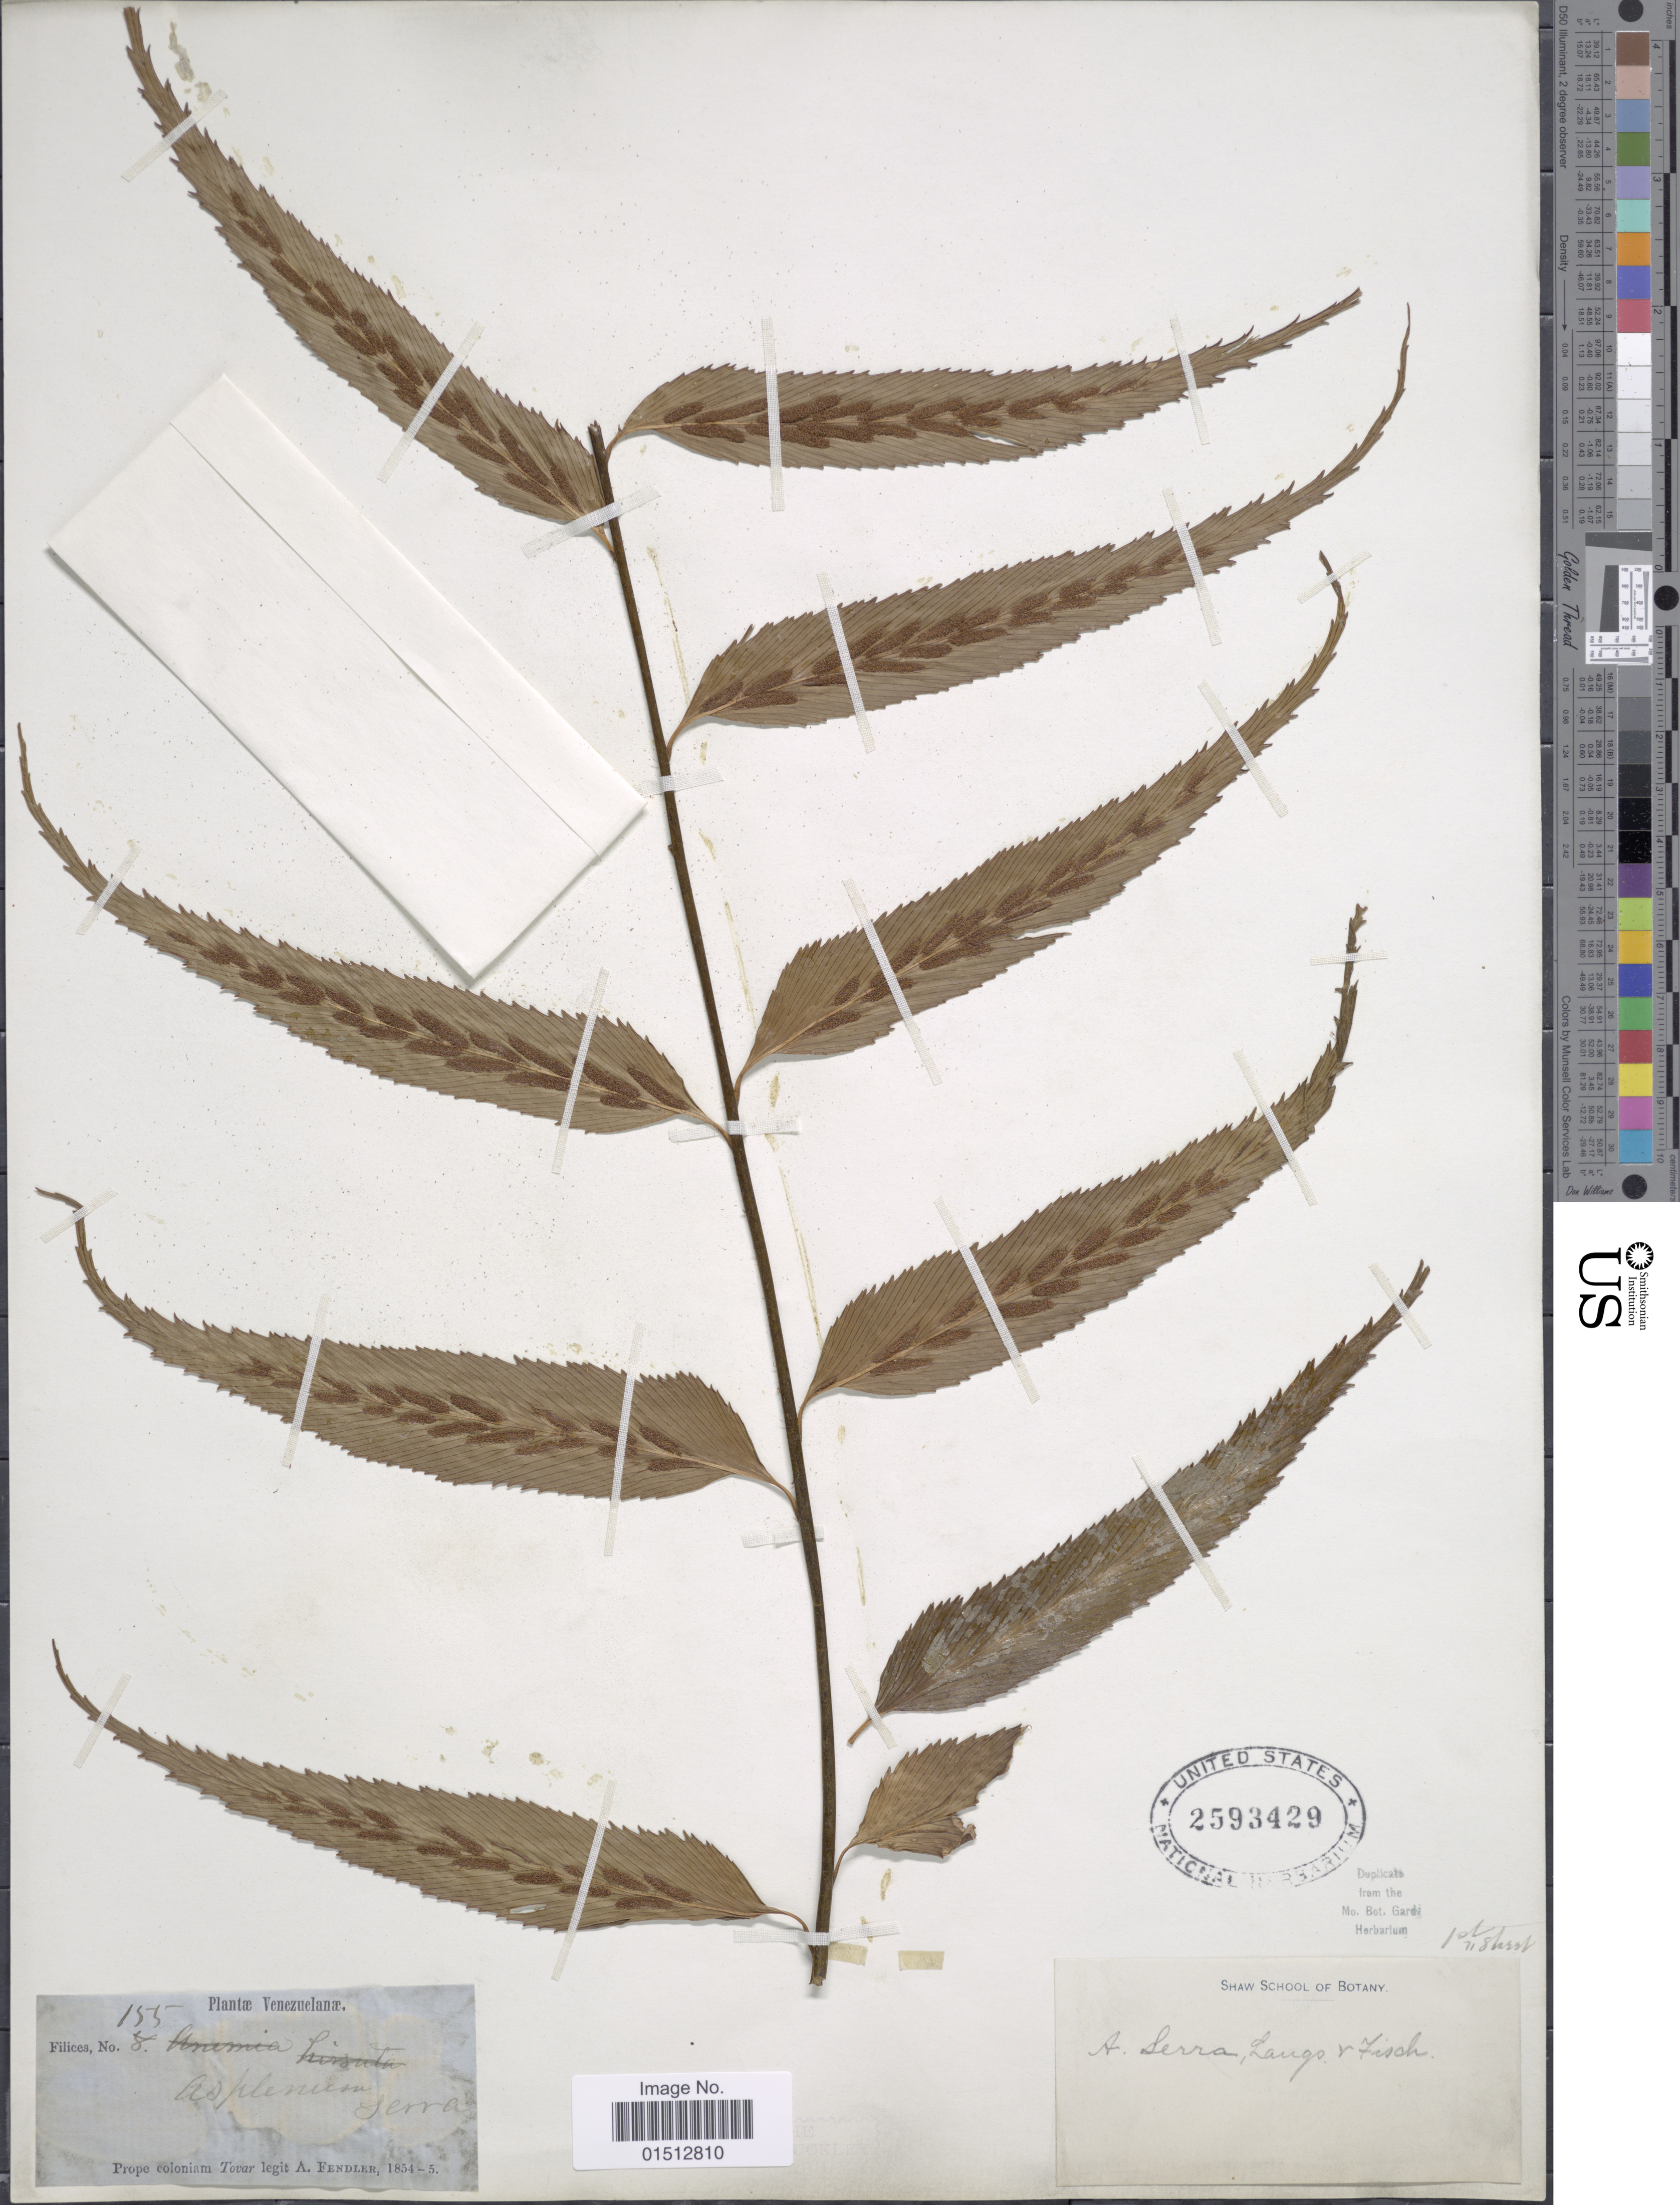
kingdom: Plantae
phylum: Tracheophyta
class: Polypodiopsida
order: Polypodiales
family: Aspleniaceae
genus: Asplenium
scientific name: Asplenium serra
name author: Langsd. & Fisch.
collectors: A. Fendler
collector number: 155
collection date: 1854/1855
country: Venezuela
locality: Venezuelanae, Prope coloniam Tovar.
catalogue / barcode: US 2593429